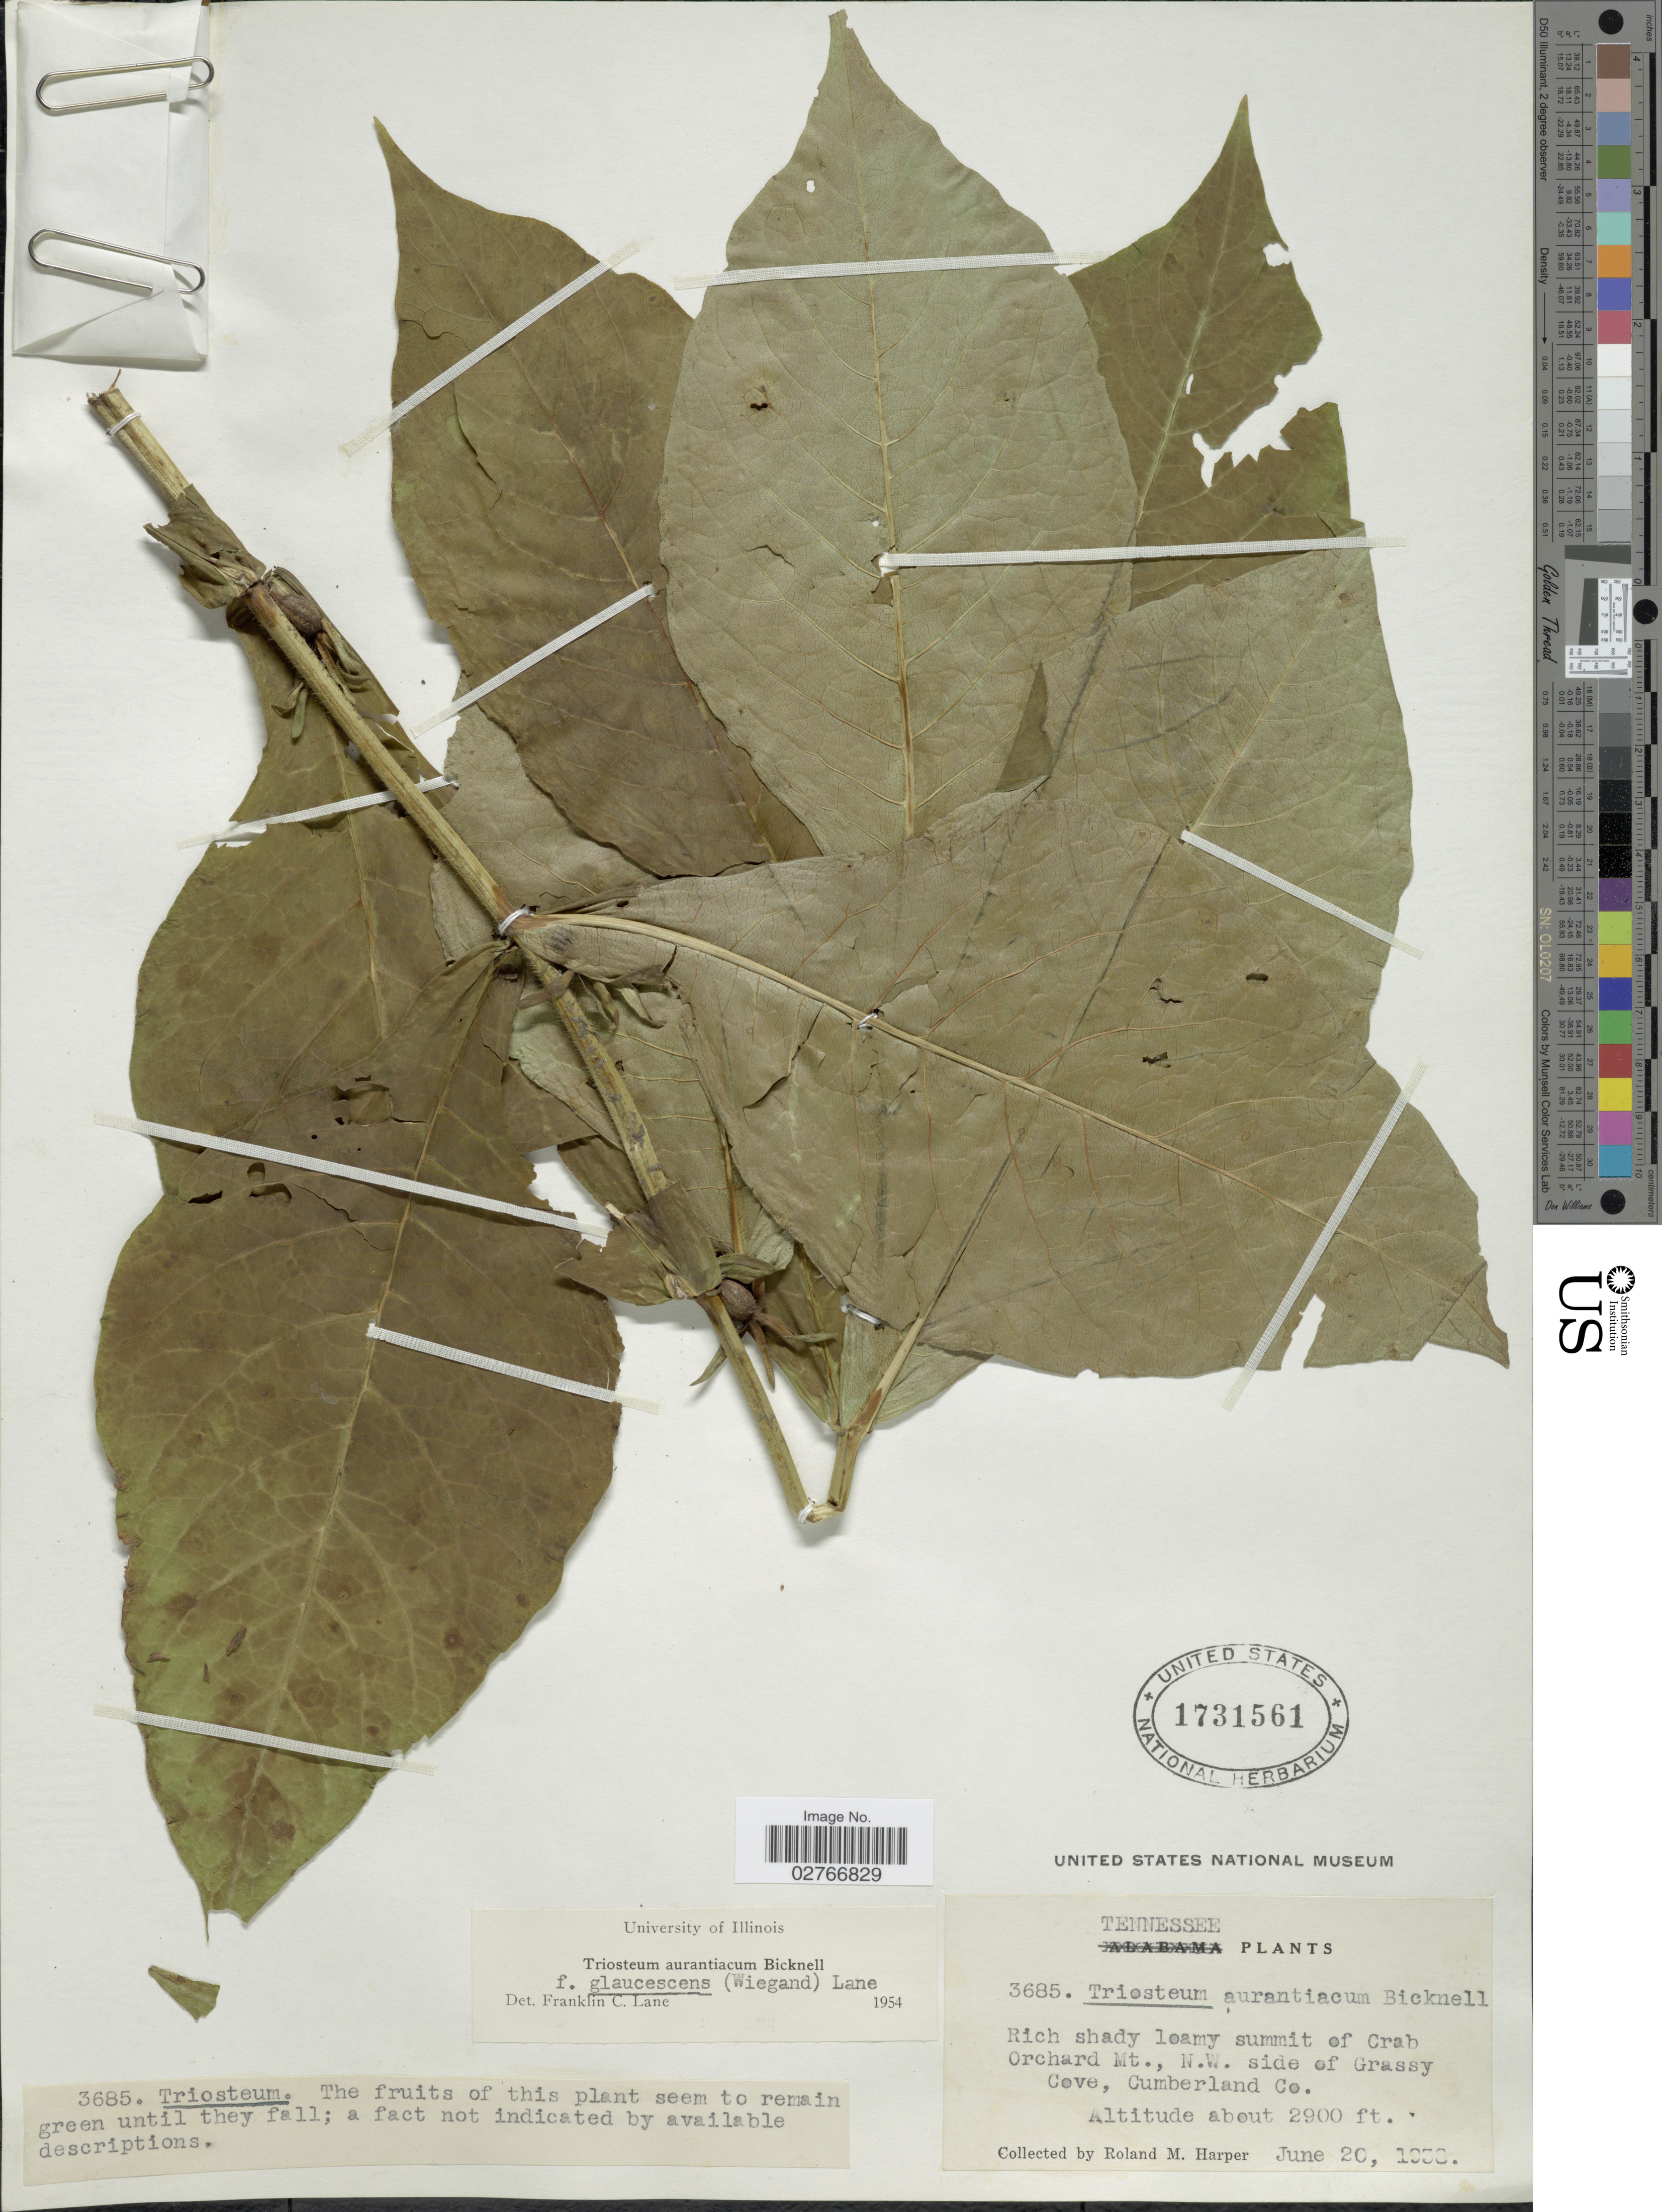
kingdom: Plantae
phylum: Tracheophyta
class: Magnoliopsida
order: Dipsacales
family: Caprifoliaceae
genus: Triosteum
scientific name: Triosteum aurantiacum f. glaucescens (Wiegand) F.C. Lane comb. and stat. nov. ined.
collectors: R. M. Harper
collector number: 3685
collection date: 1938-06-20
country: United States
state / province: Tennessee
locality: Rich shady loamy summit of Crab Orchard Mt., N.W. side of Grassy Cove, Cumberland Co.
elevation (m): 884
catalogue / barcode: US 1731561